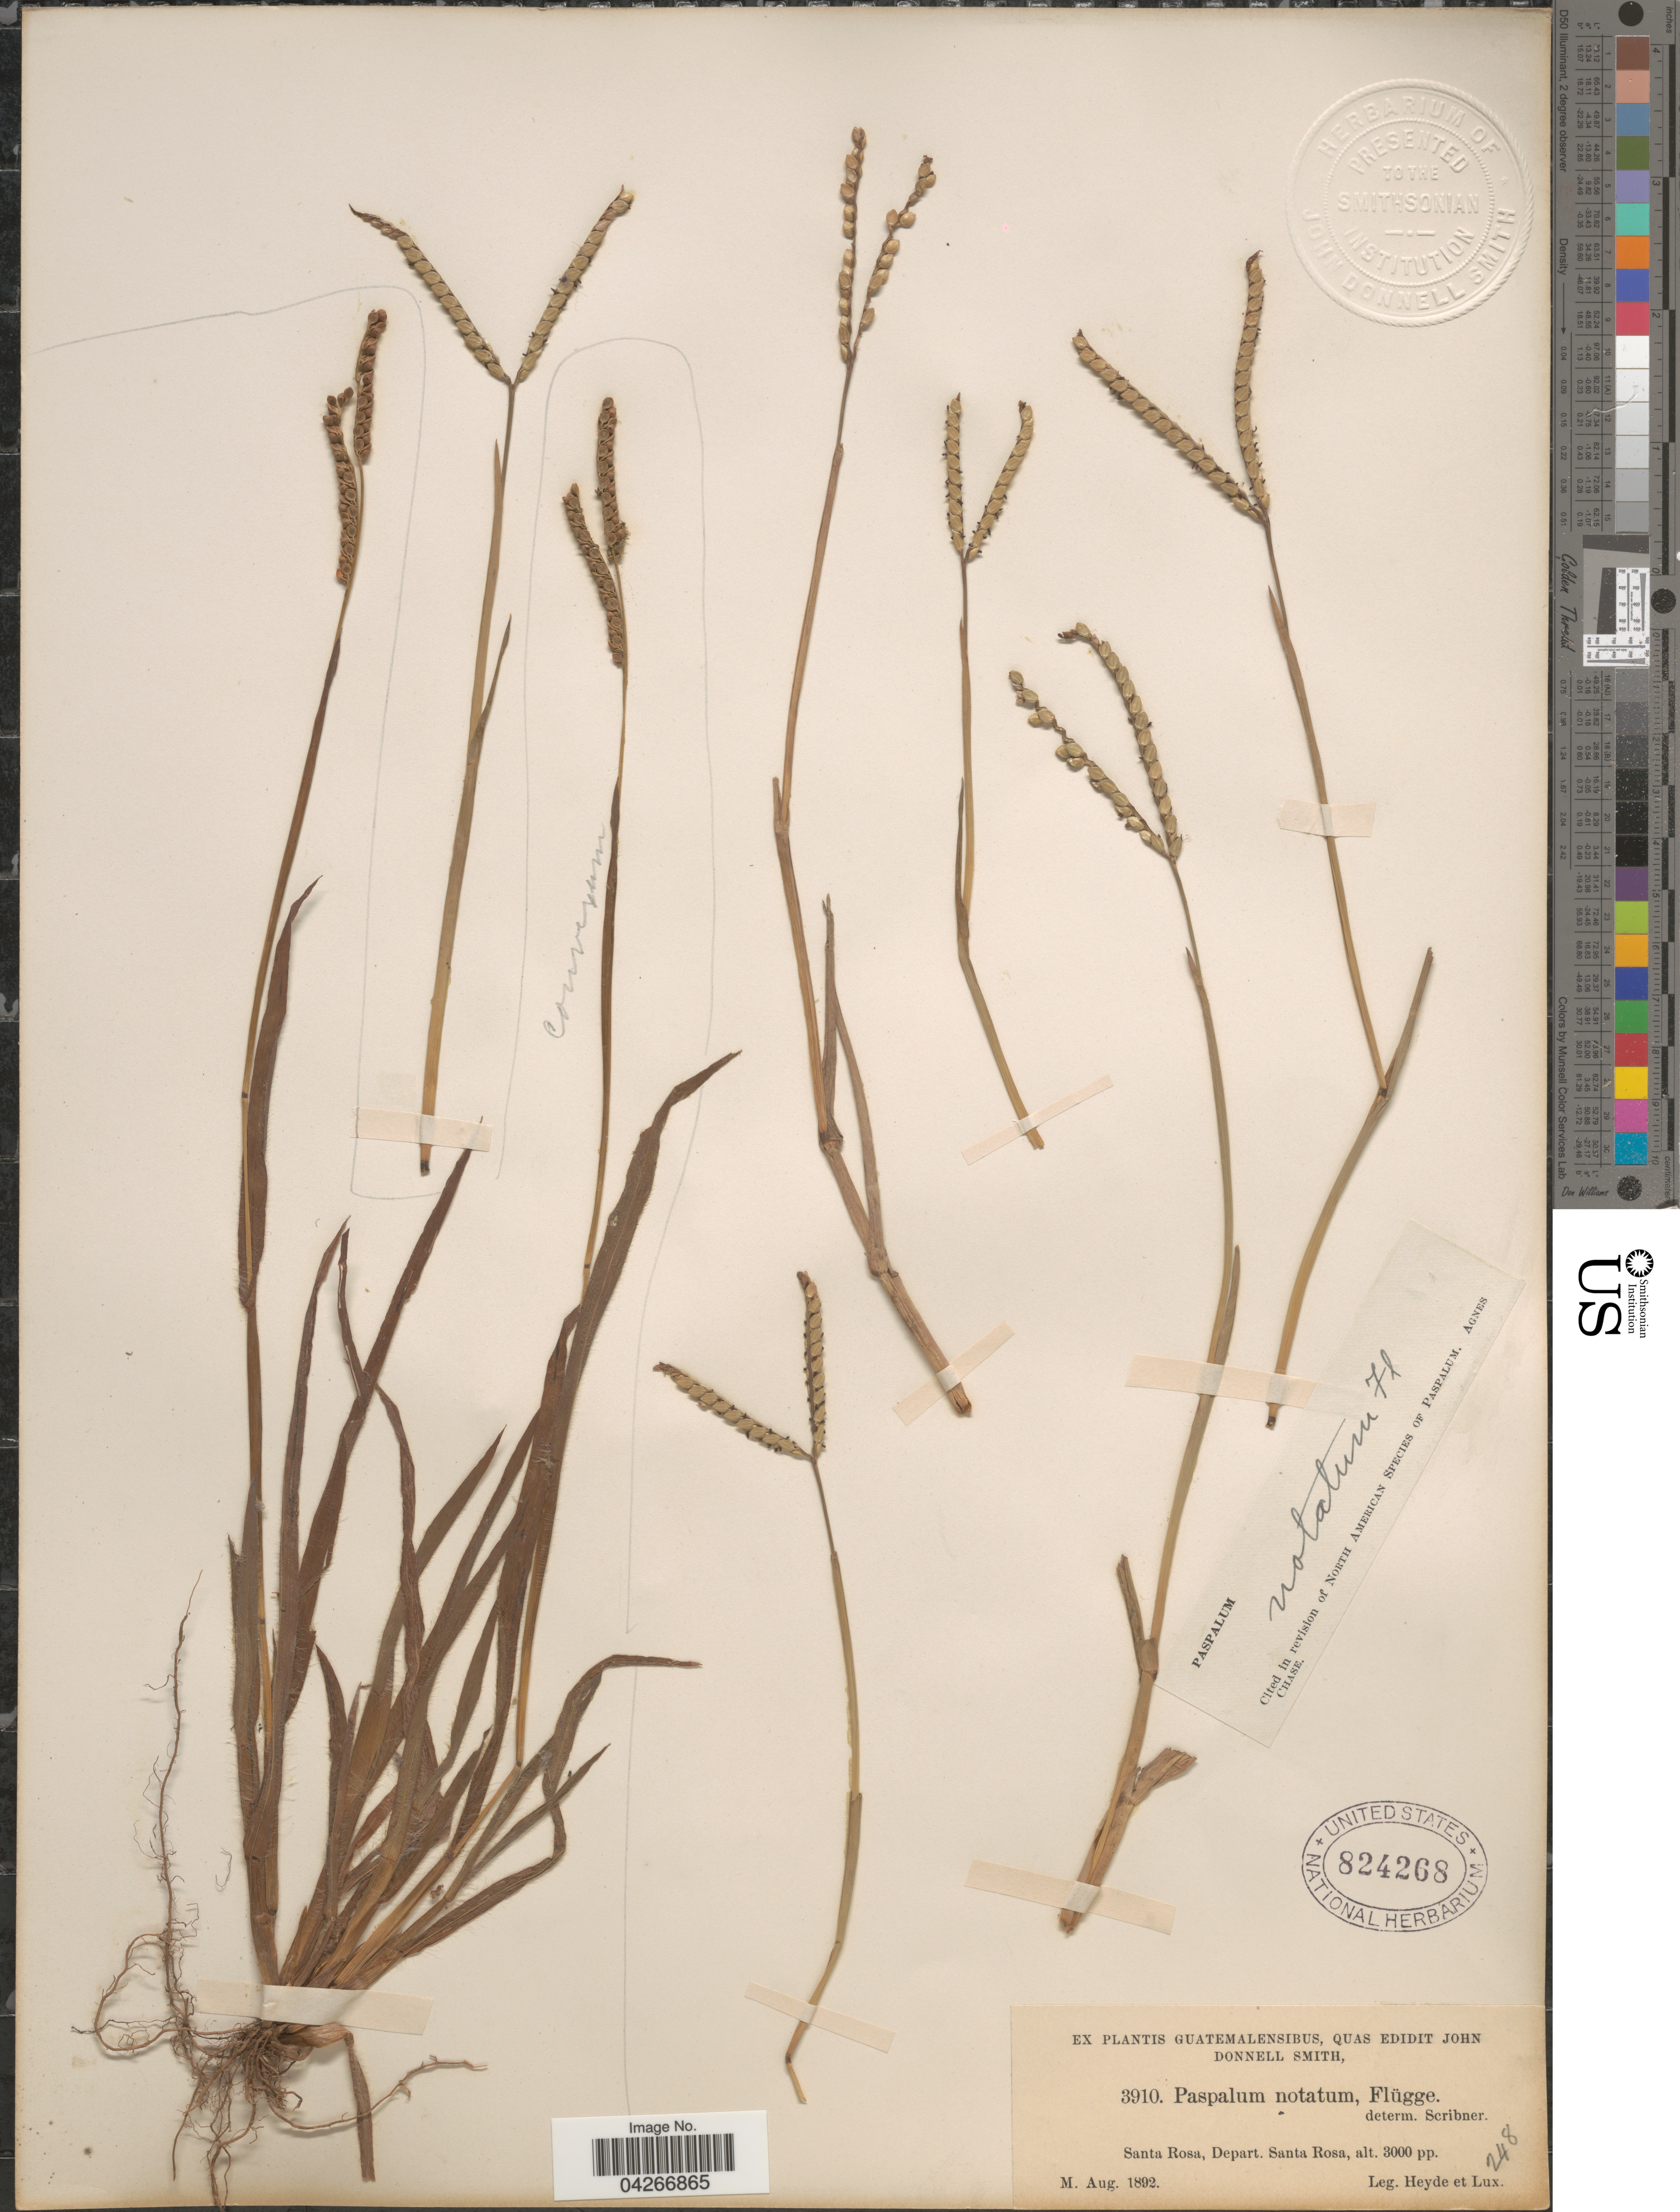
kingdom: Plantae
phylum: Tracheophyta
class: Liliopsida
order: Poales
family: Poaceae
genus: Paspalum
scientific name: Paspalum notatum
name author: Flüggé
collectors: Heyde & Lux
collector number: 3910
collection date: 1892-08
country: Guatemala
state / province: Santa Rosa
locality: Santa Rosa, Depart. Santa Rosa.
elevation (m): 914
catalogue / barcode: US 824268